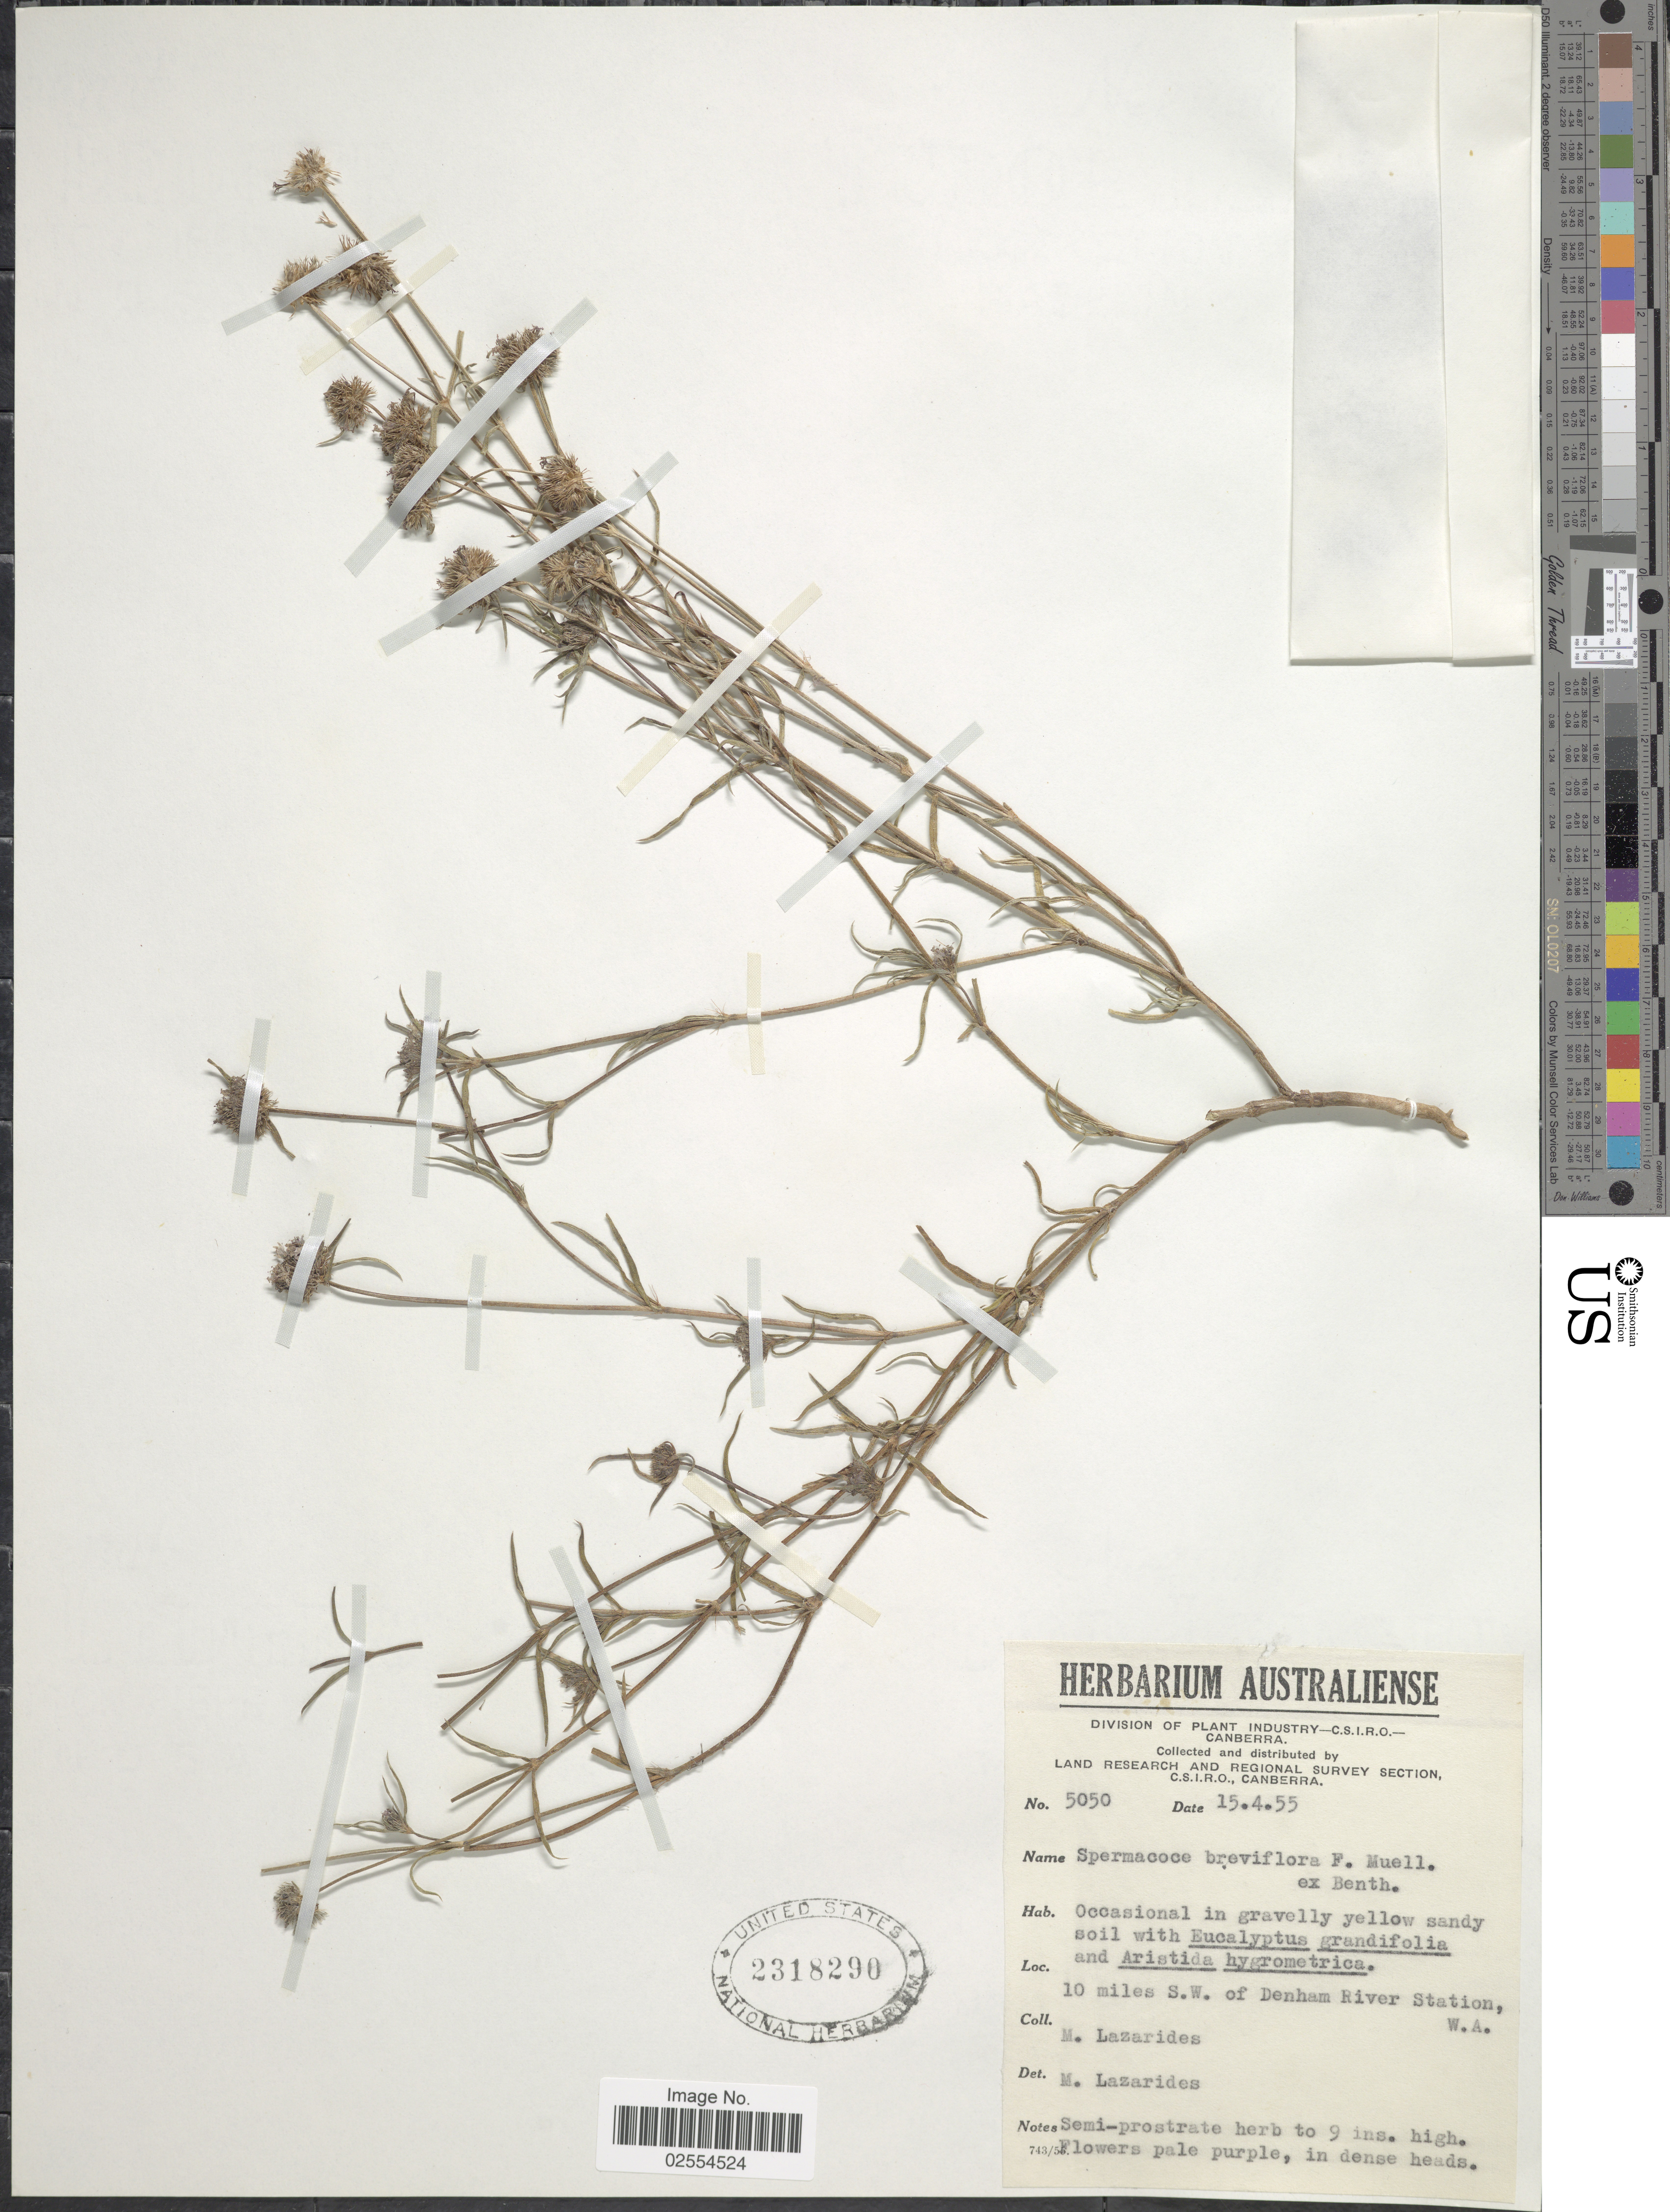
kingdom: Plantae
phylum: Tracheophyta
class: Magnoliopsida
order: Gentianales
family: Rubiaceae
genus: Spermacoce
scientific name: Spermacoce breviflora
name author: F. Muell. ex Benth.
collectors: M. Lazarides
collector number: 5050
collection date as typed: Transcribed d/m/y: 15/4/55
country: Australia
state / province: Western Australia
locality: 10 miles S.W. of Denham River Station, W. A.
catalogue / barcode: US 2318290